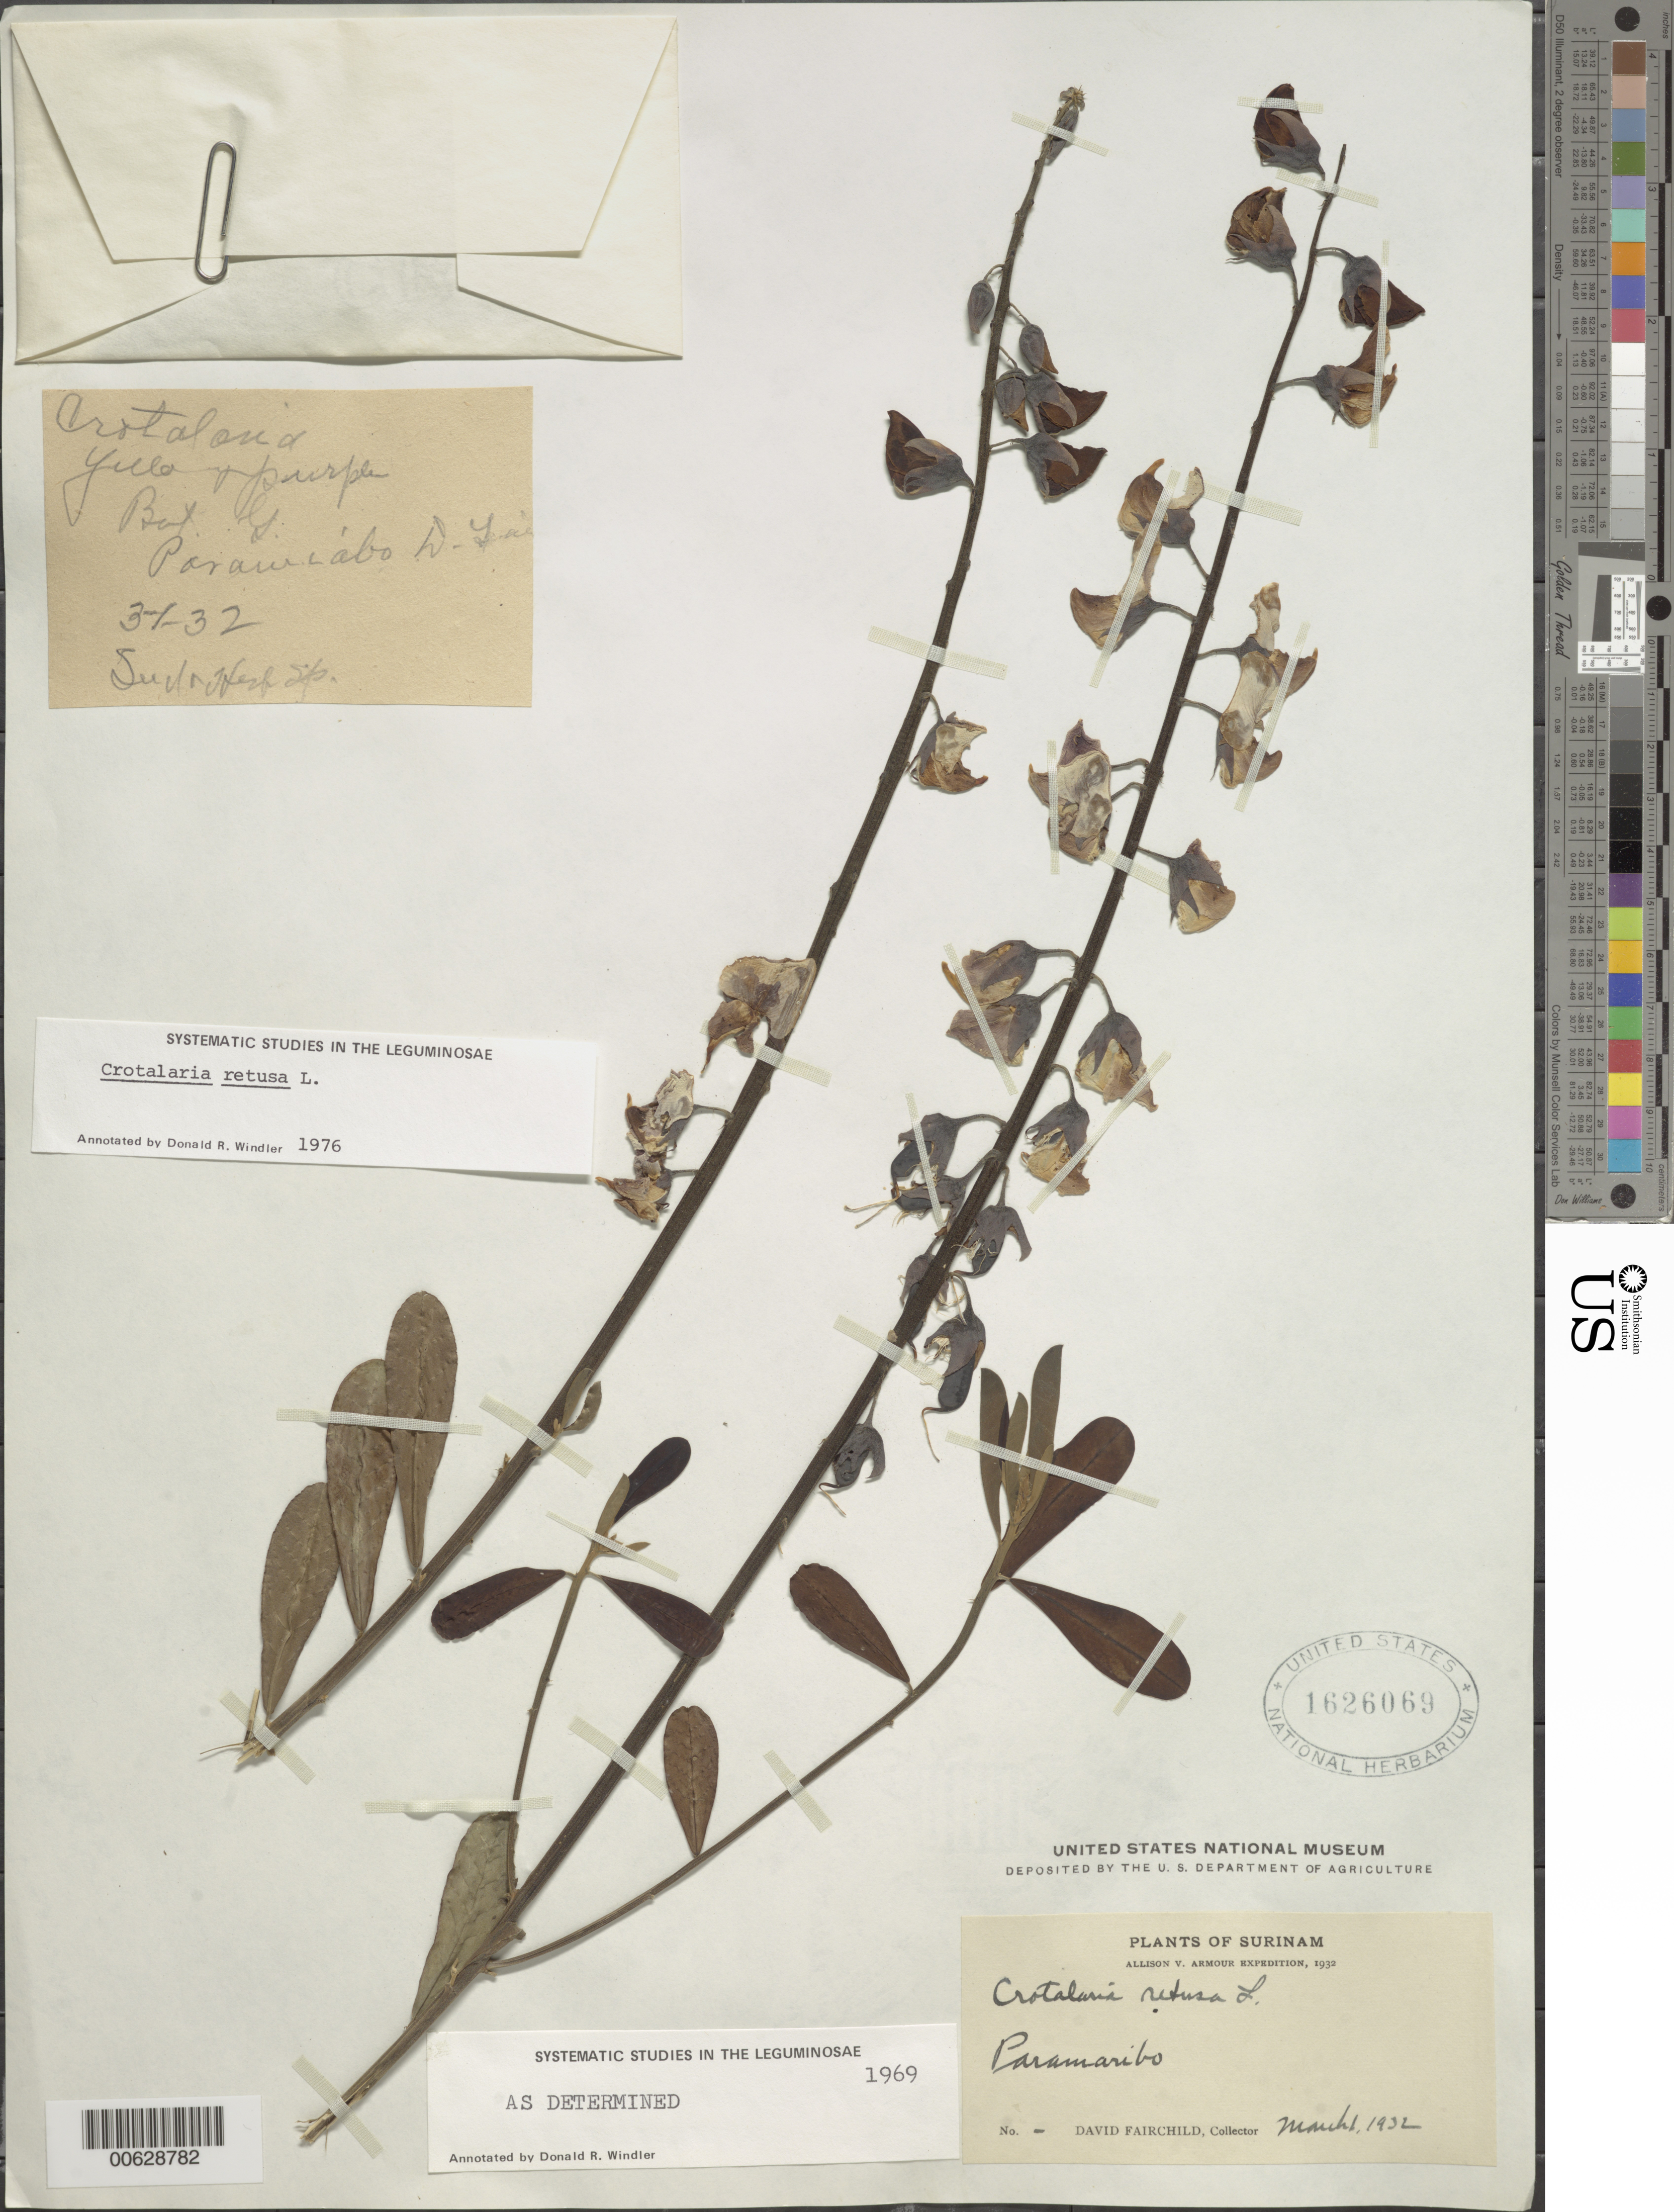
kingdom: Plantae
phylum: Tracheophyta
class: Magnoliopsida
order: Fabales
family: Fabaceae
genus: Crotalaria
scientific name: Crotalaria retusa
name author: L.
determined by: Windler, D. R.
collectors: D. G. Fairchild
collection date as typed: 1-Mar-32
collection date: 1932-03-01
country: Suriname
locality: Paramaribo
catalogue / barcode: US 1626069